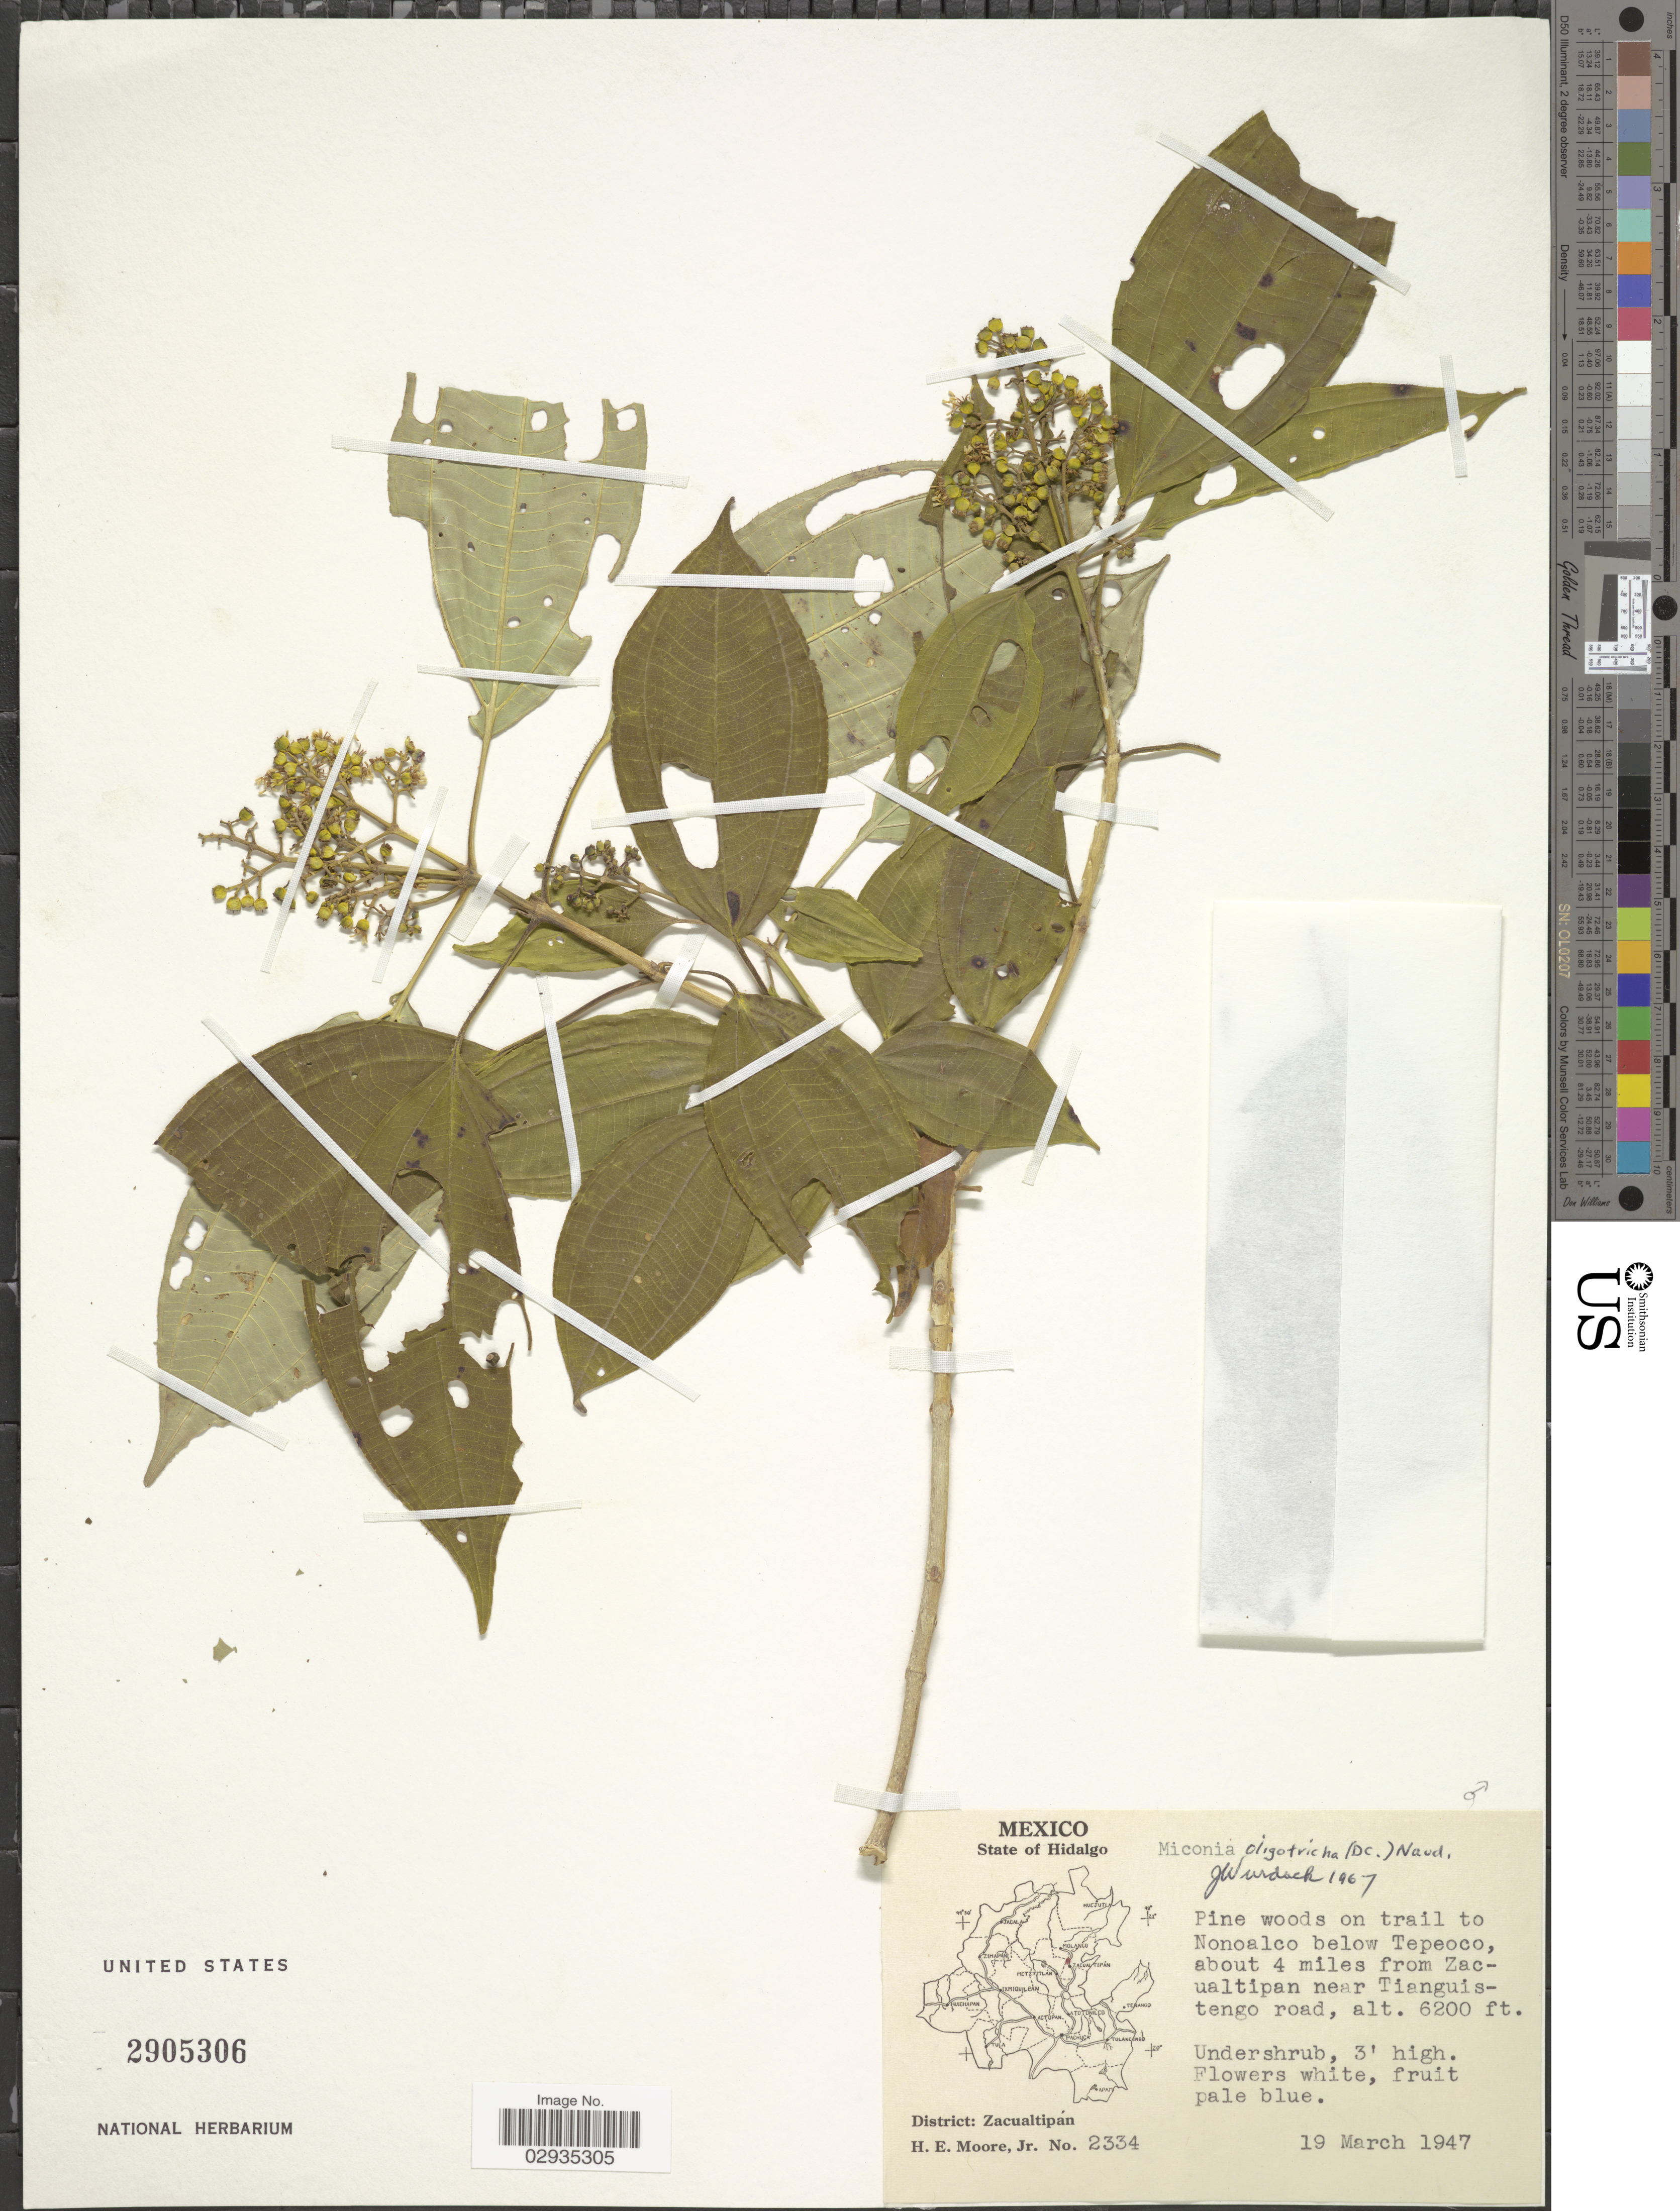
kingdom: Plantae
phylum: Tracheophyta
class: Magnoliopsida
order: Myrtales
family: Melastomataceae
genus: Miconia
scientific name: Miconia oligotricha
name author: (DC.) Naudin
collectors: H. Moore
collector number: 2334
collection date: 1947-03-19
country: Mexico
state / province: Hidalgo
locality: Pine woods on trail to Nonoalco below Tepeoco, about 4 miles from Zacualtipan near Tianguistengo road, District Zacualtipán.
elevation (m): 1890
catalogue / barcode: US 2905306